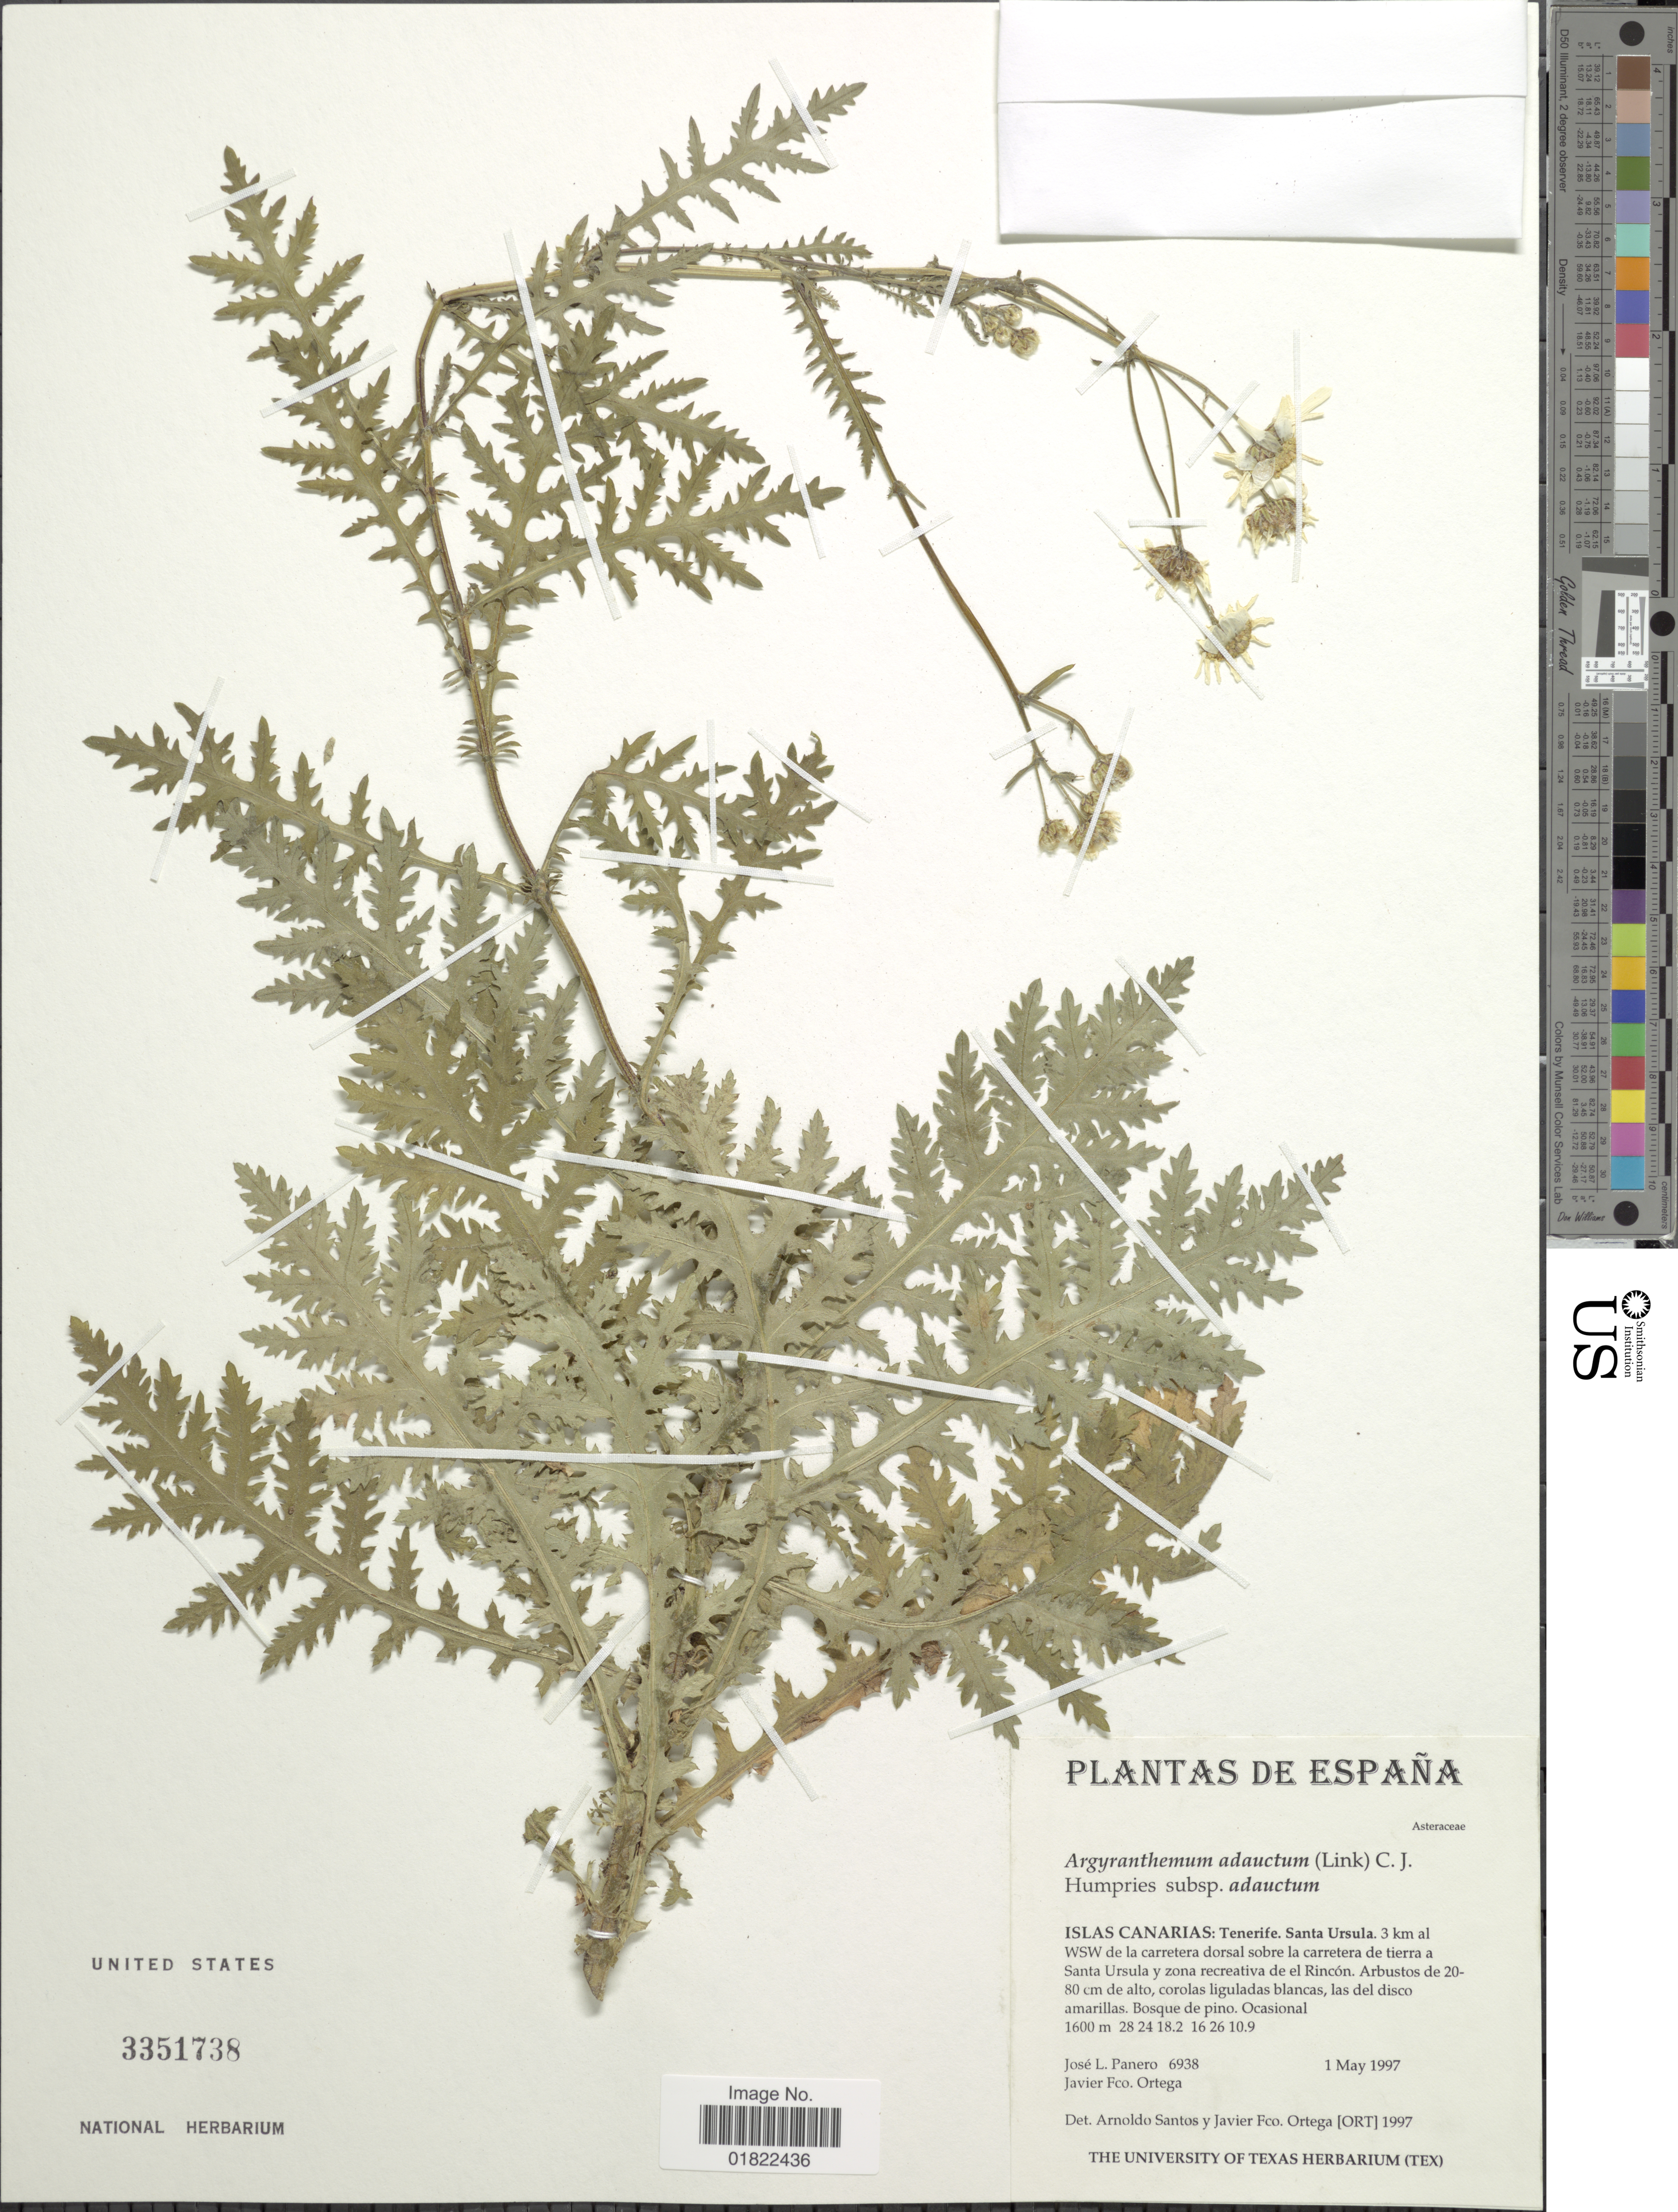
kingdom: Plantae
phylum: Tracheophyta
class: Magnoliopsida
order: Asterales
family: Asteraceae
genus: Argyranthemum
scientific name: Argyranthemum adauctum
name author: (Link) Humphries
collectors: J. L. Panero & J. Ortega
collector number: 6938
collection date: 1997-05-01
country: Spain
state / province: Canarias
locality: Islas Canaria: tenerife, Santa Ursula, 3 km al WSW de la carretera dorsal sobre la carretera de tierra a Santa Ursula y zona recreativa de el Rincón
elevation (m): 1600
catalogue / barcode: US 3351738